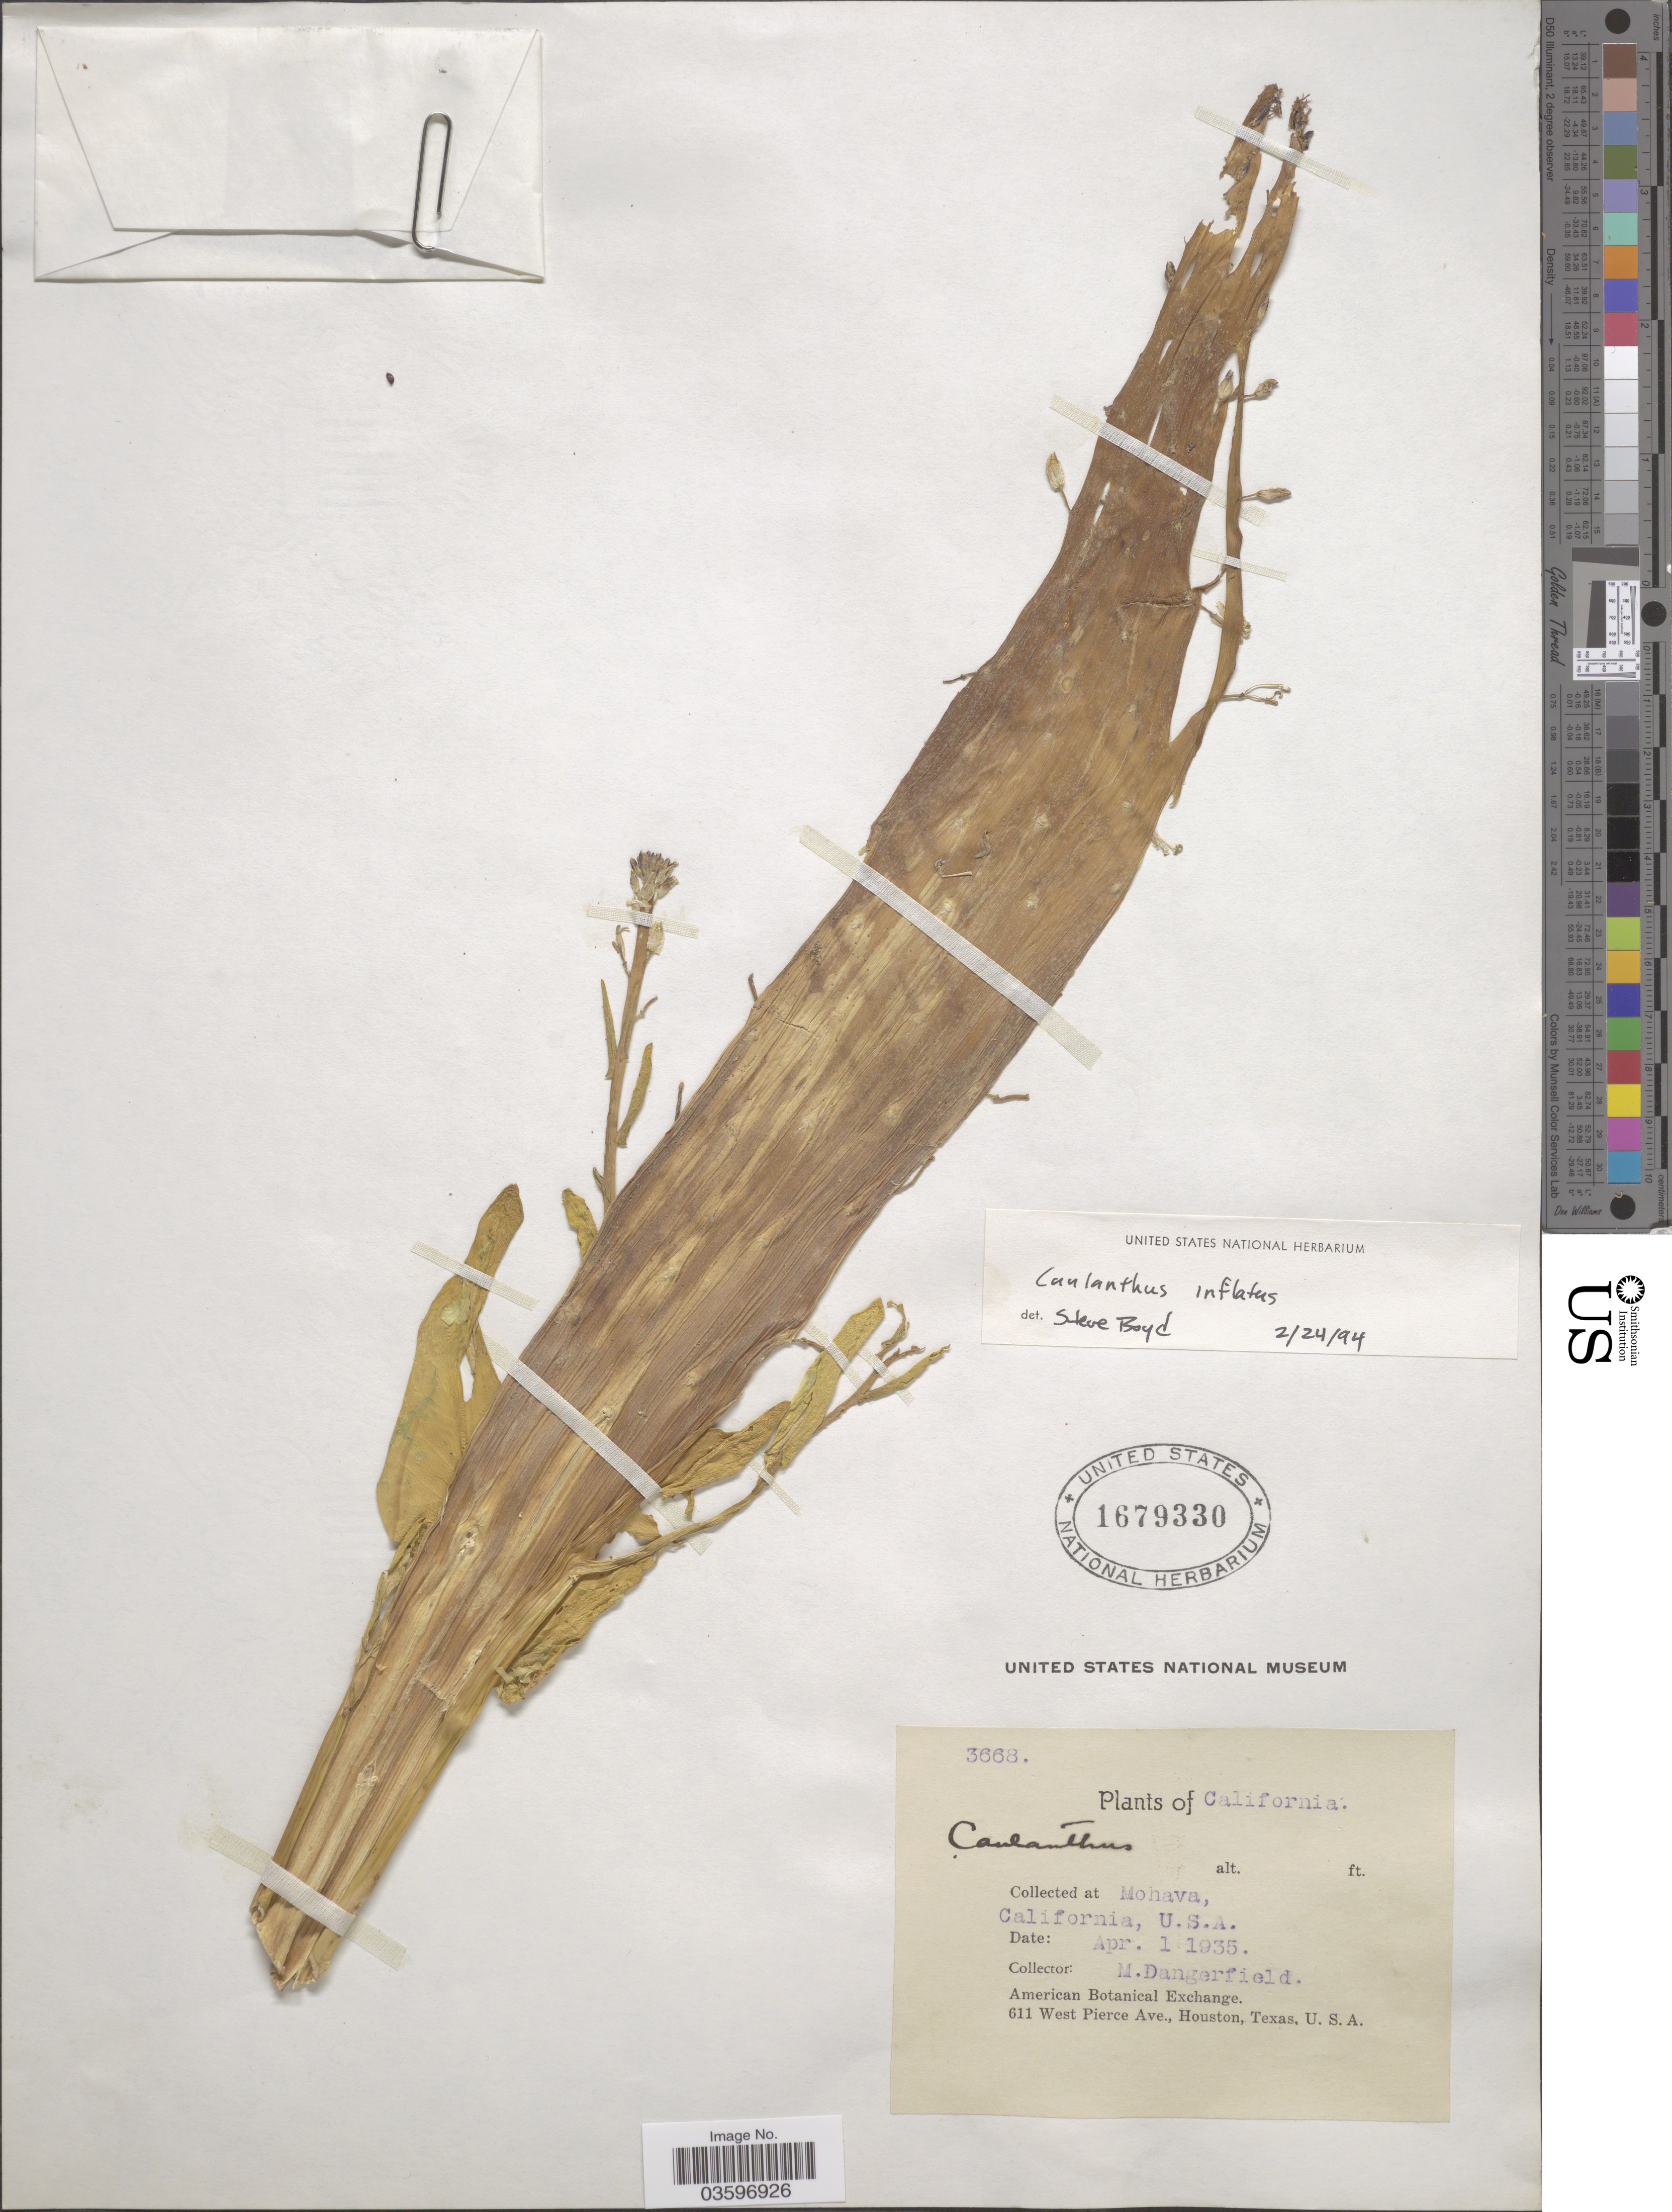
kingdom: Plantae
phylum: Tracheophyta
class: Magnoliopsida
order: Brassicales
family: Brassicaceae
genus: Caulanthus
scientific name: Caulanthus inflatus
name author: S. Watson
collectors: M. Dangerfield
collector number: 3668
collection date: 1935-04-01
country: United States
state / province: California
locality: Mohava.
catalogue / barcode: US 1679330